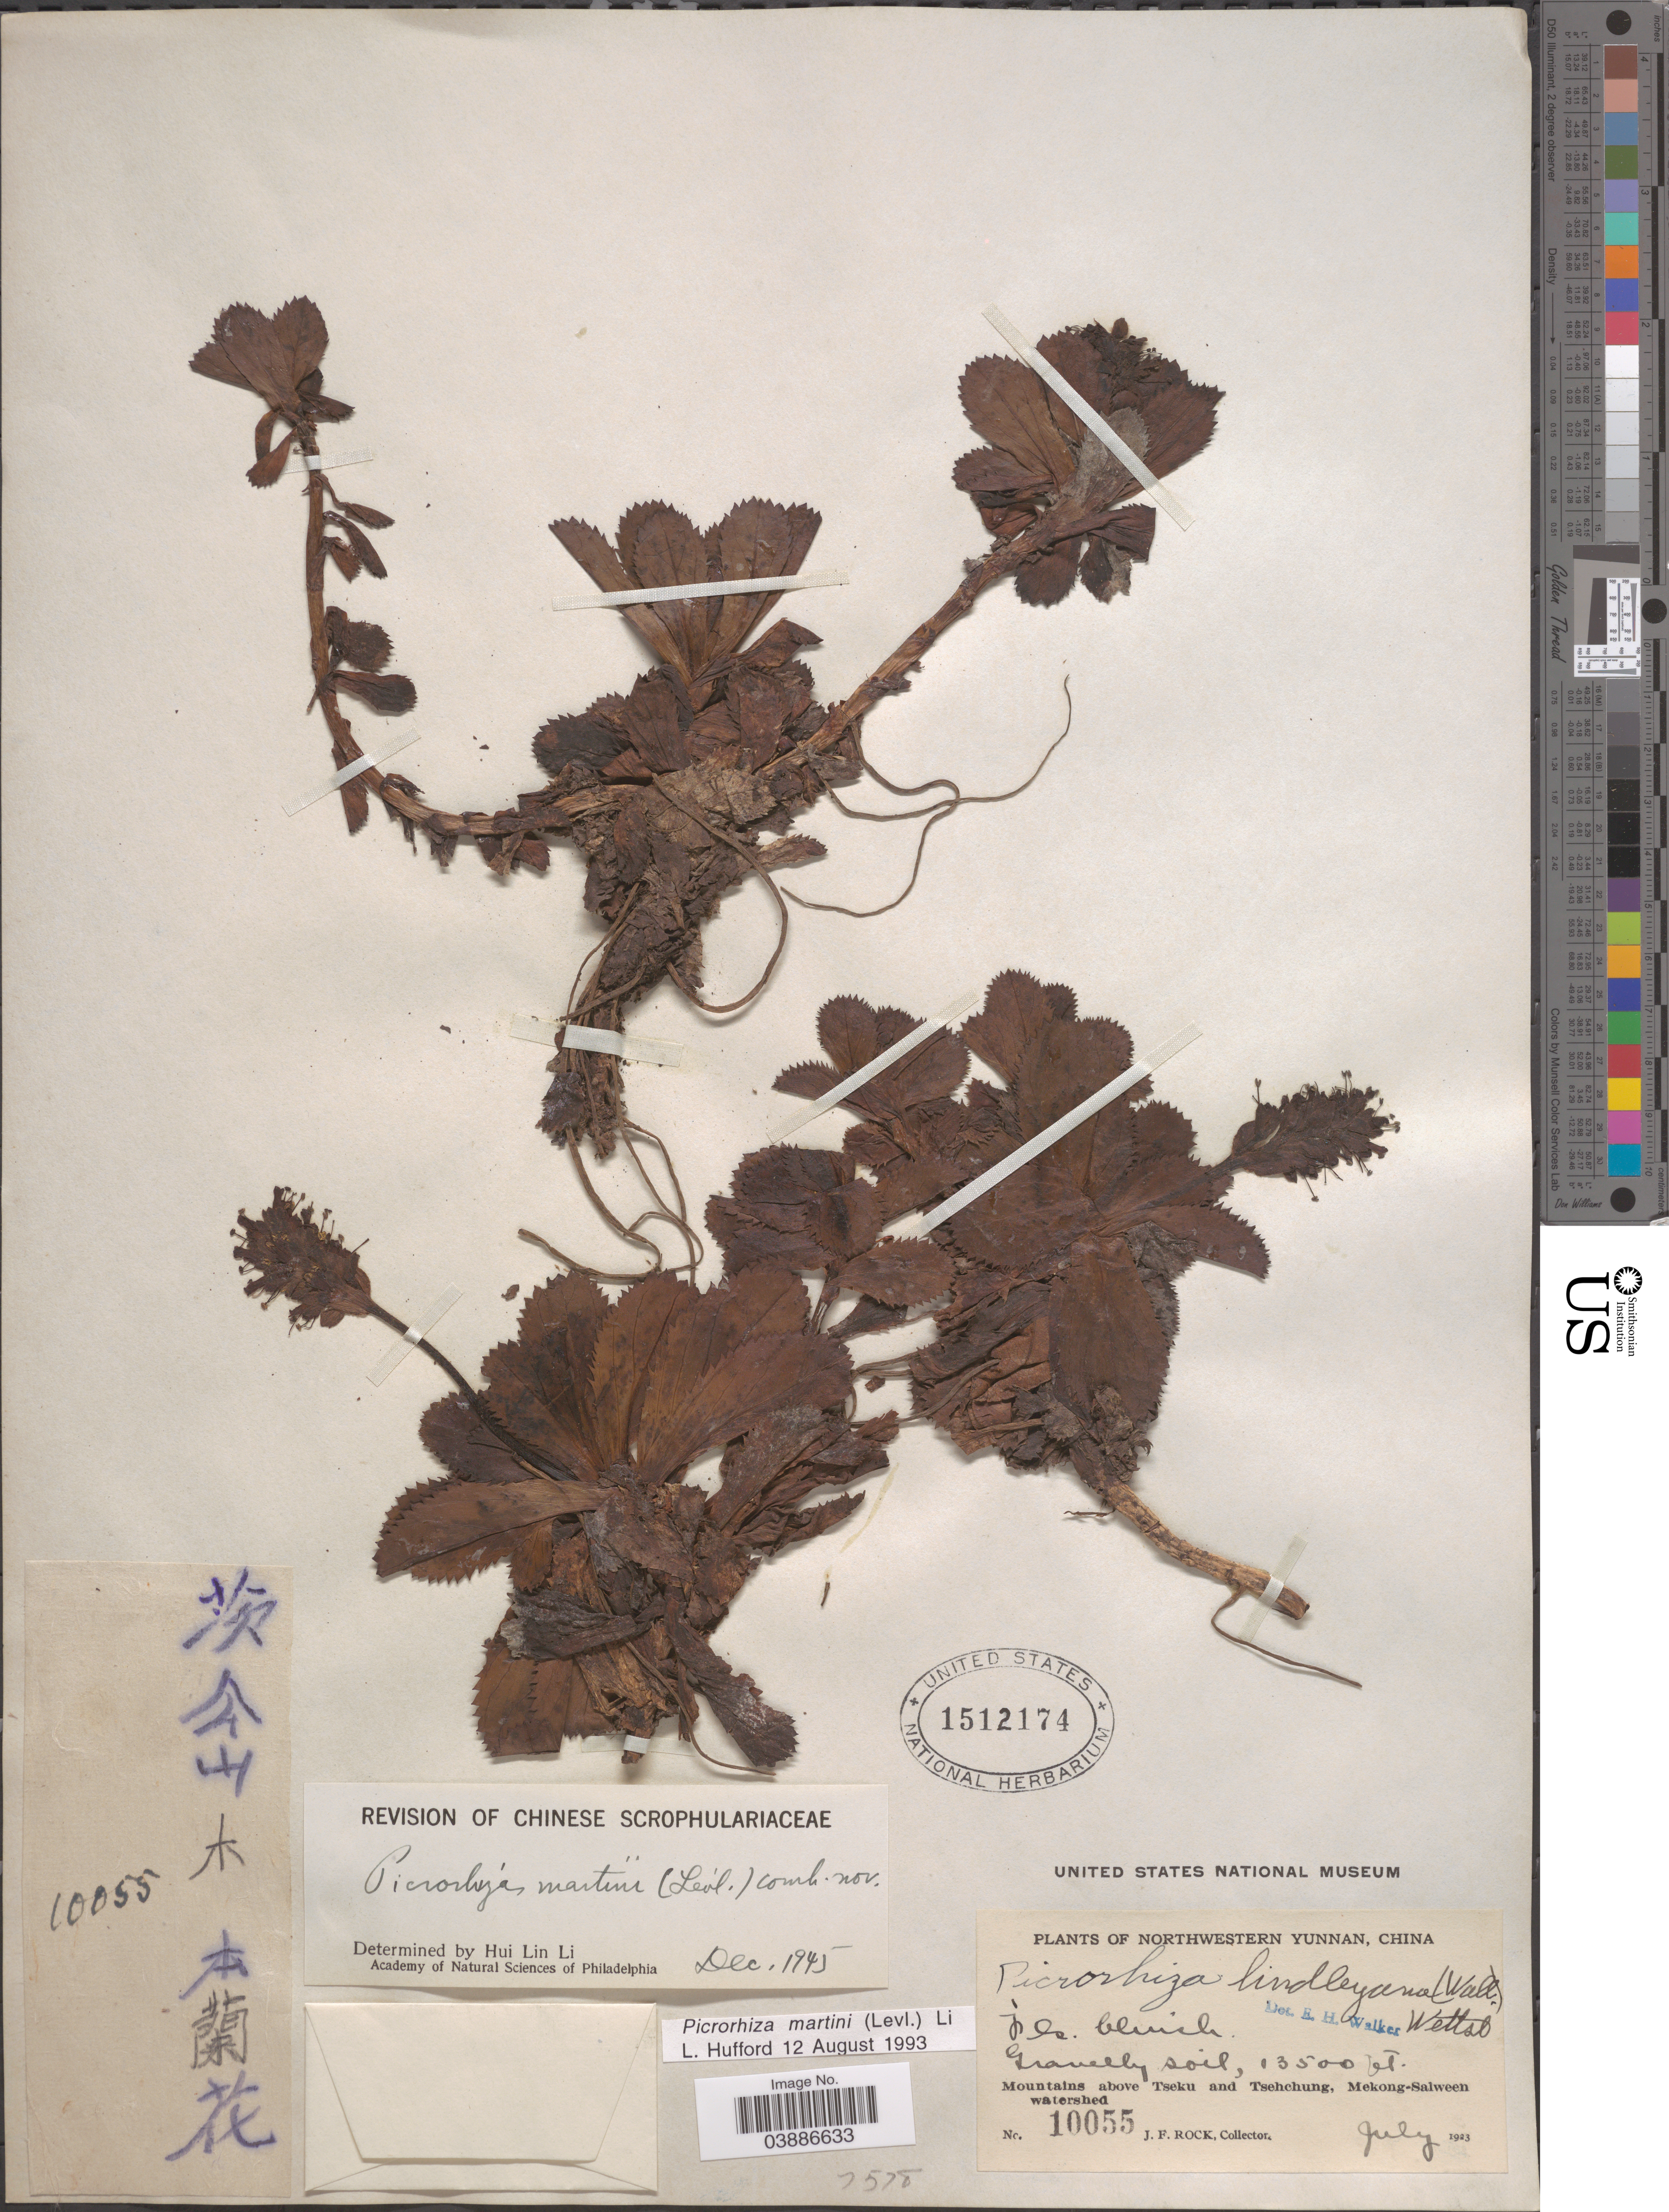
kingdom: Plantae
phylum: Tracheophyta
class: Magnoliopsida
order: Lamiales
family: Plantaginaceae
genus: Picrorhiza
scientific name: Picrorhiza martini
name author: (Levl.) H.L. Li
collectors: J. Rock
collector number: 10055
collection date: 1923-07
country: China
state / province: Yunnan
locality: Northwestern Yunnan. Mountains above Tseku and Tsehchung, Mekong-Salween watershed.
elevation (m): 4115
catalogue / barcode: US 1512174